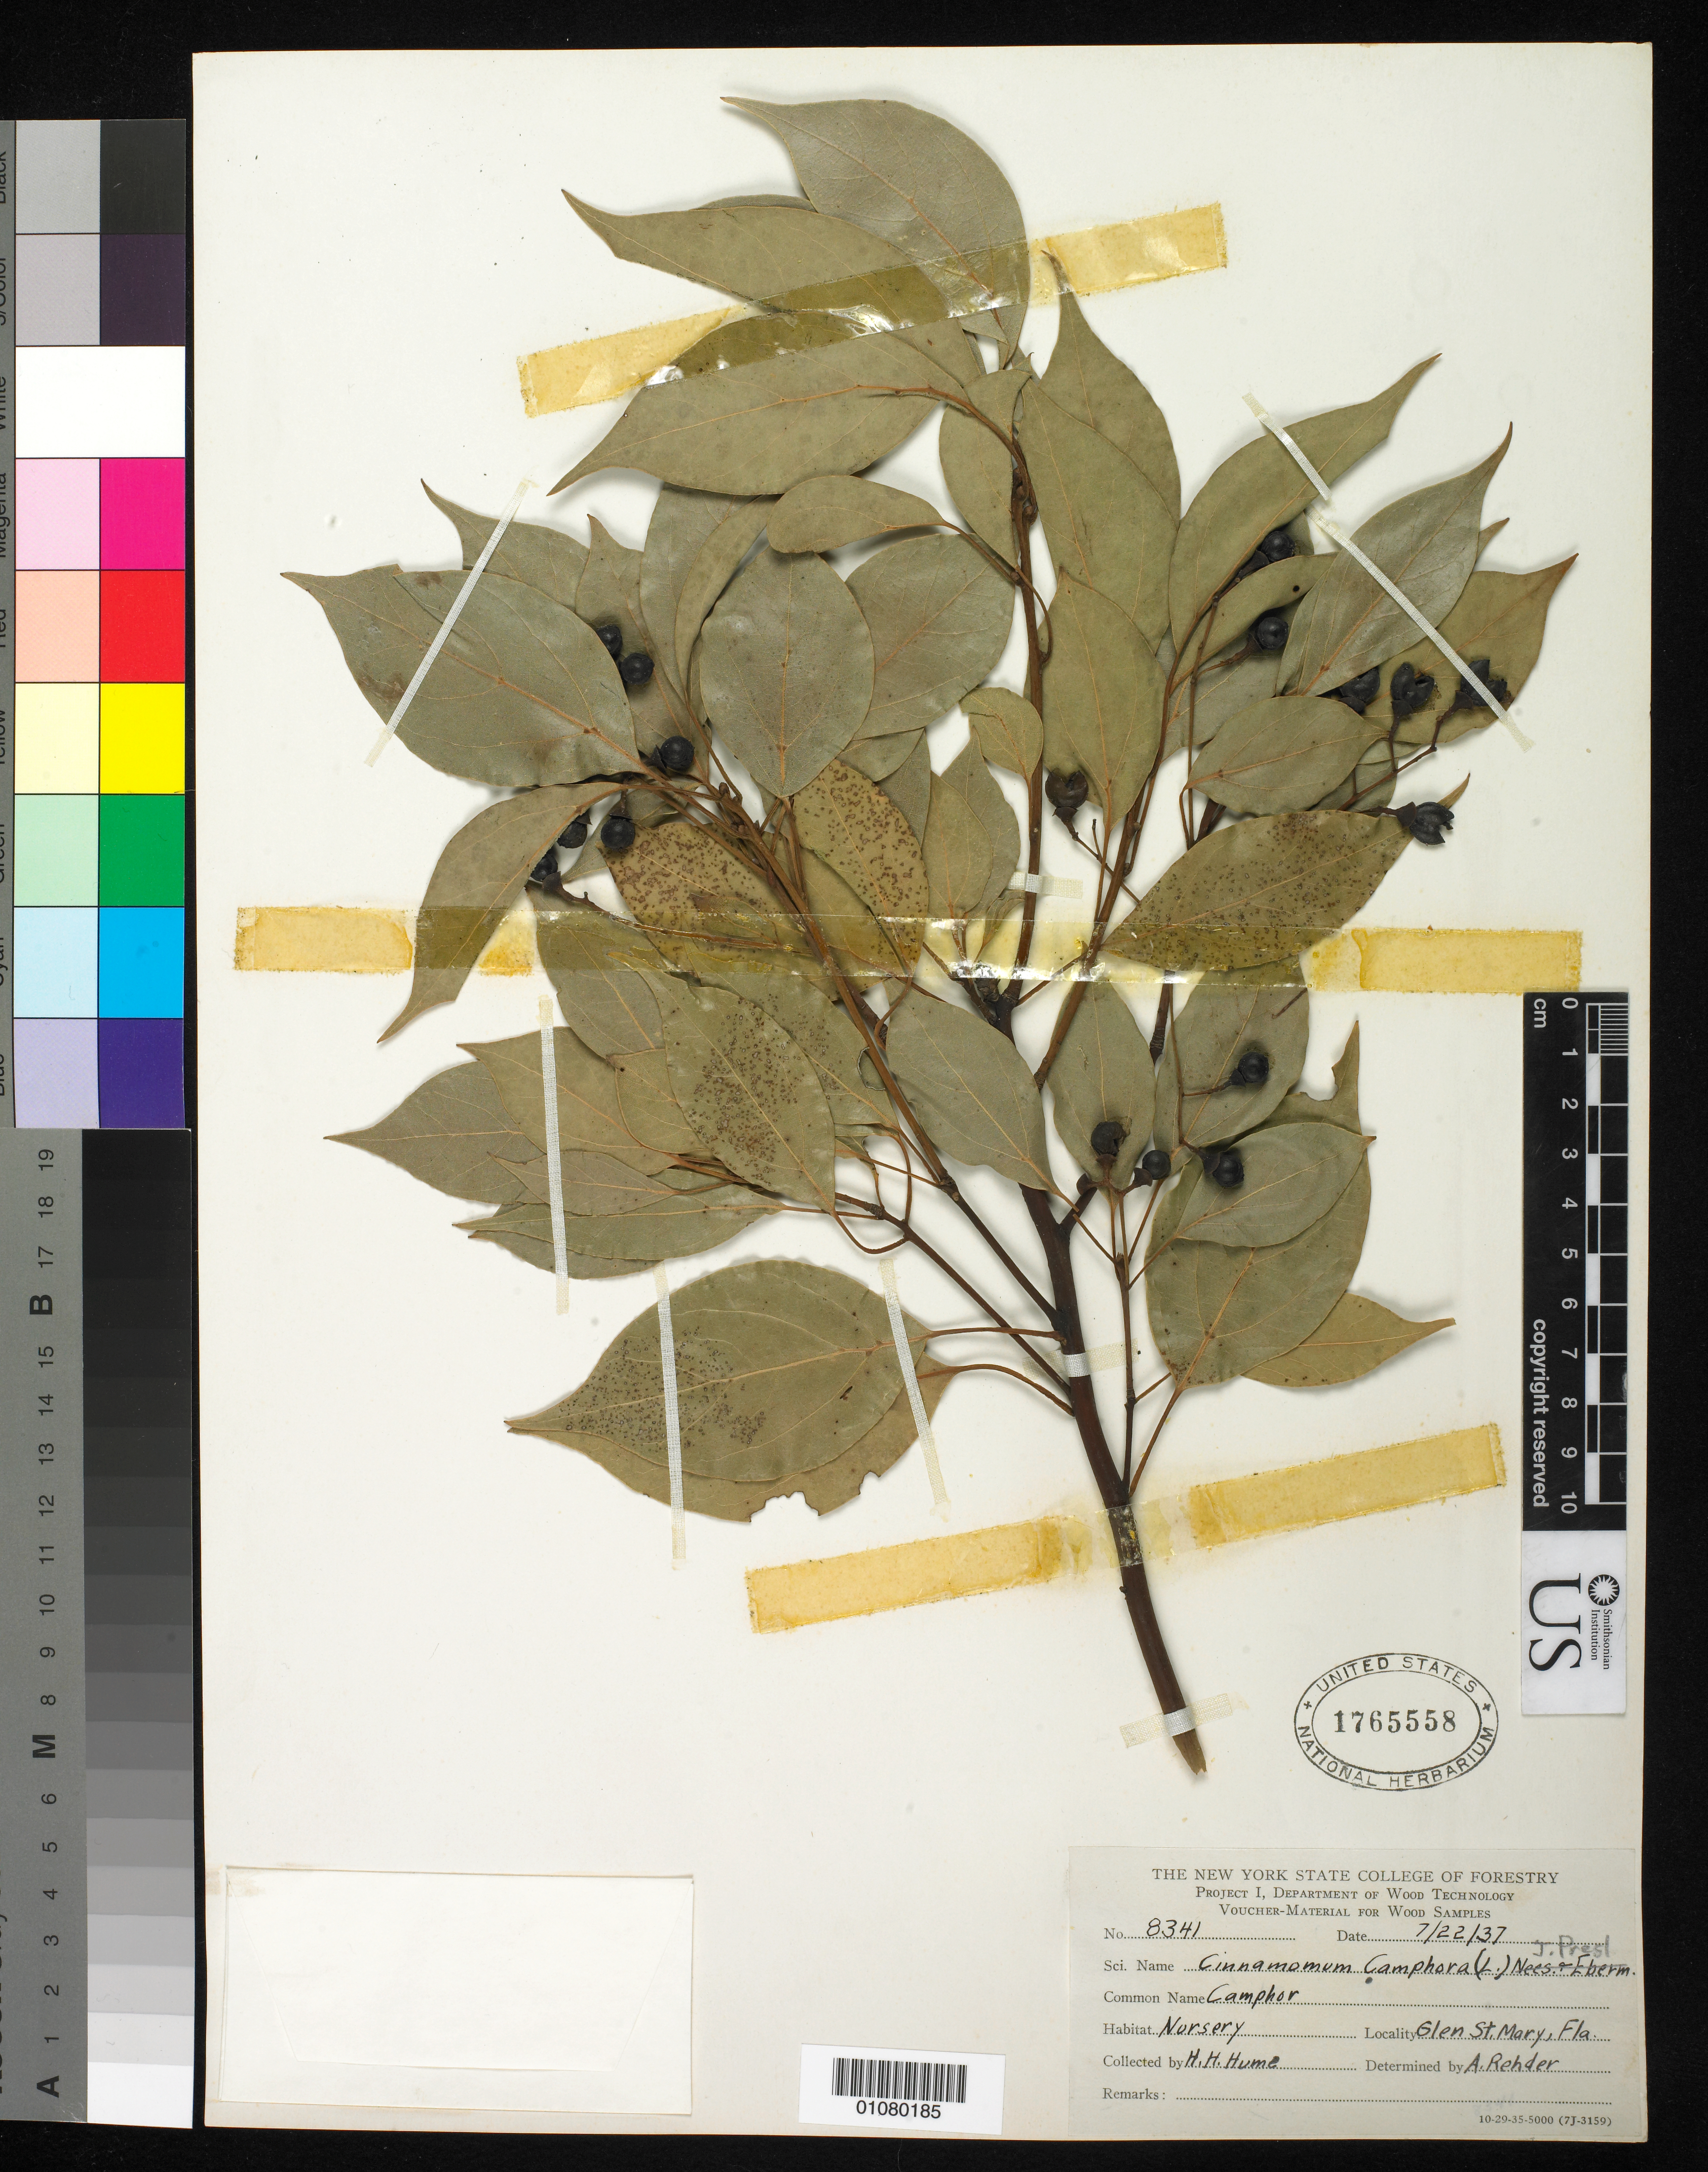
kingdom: Plantae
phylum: Tracheophyta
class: Magnoliopsida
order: Laurales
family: Lauraceae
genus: Cinnamomum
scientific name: Cinnamomum camphora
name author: (L.) J. Presl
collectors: H. Hume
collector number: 8341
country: United States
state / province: Florida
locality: Glen St. Mary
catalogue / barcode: US 1765558